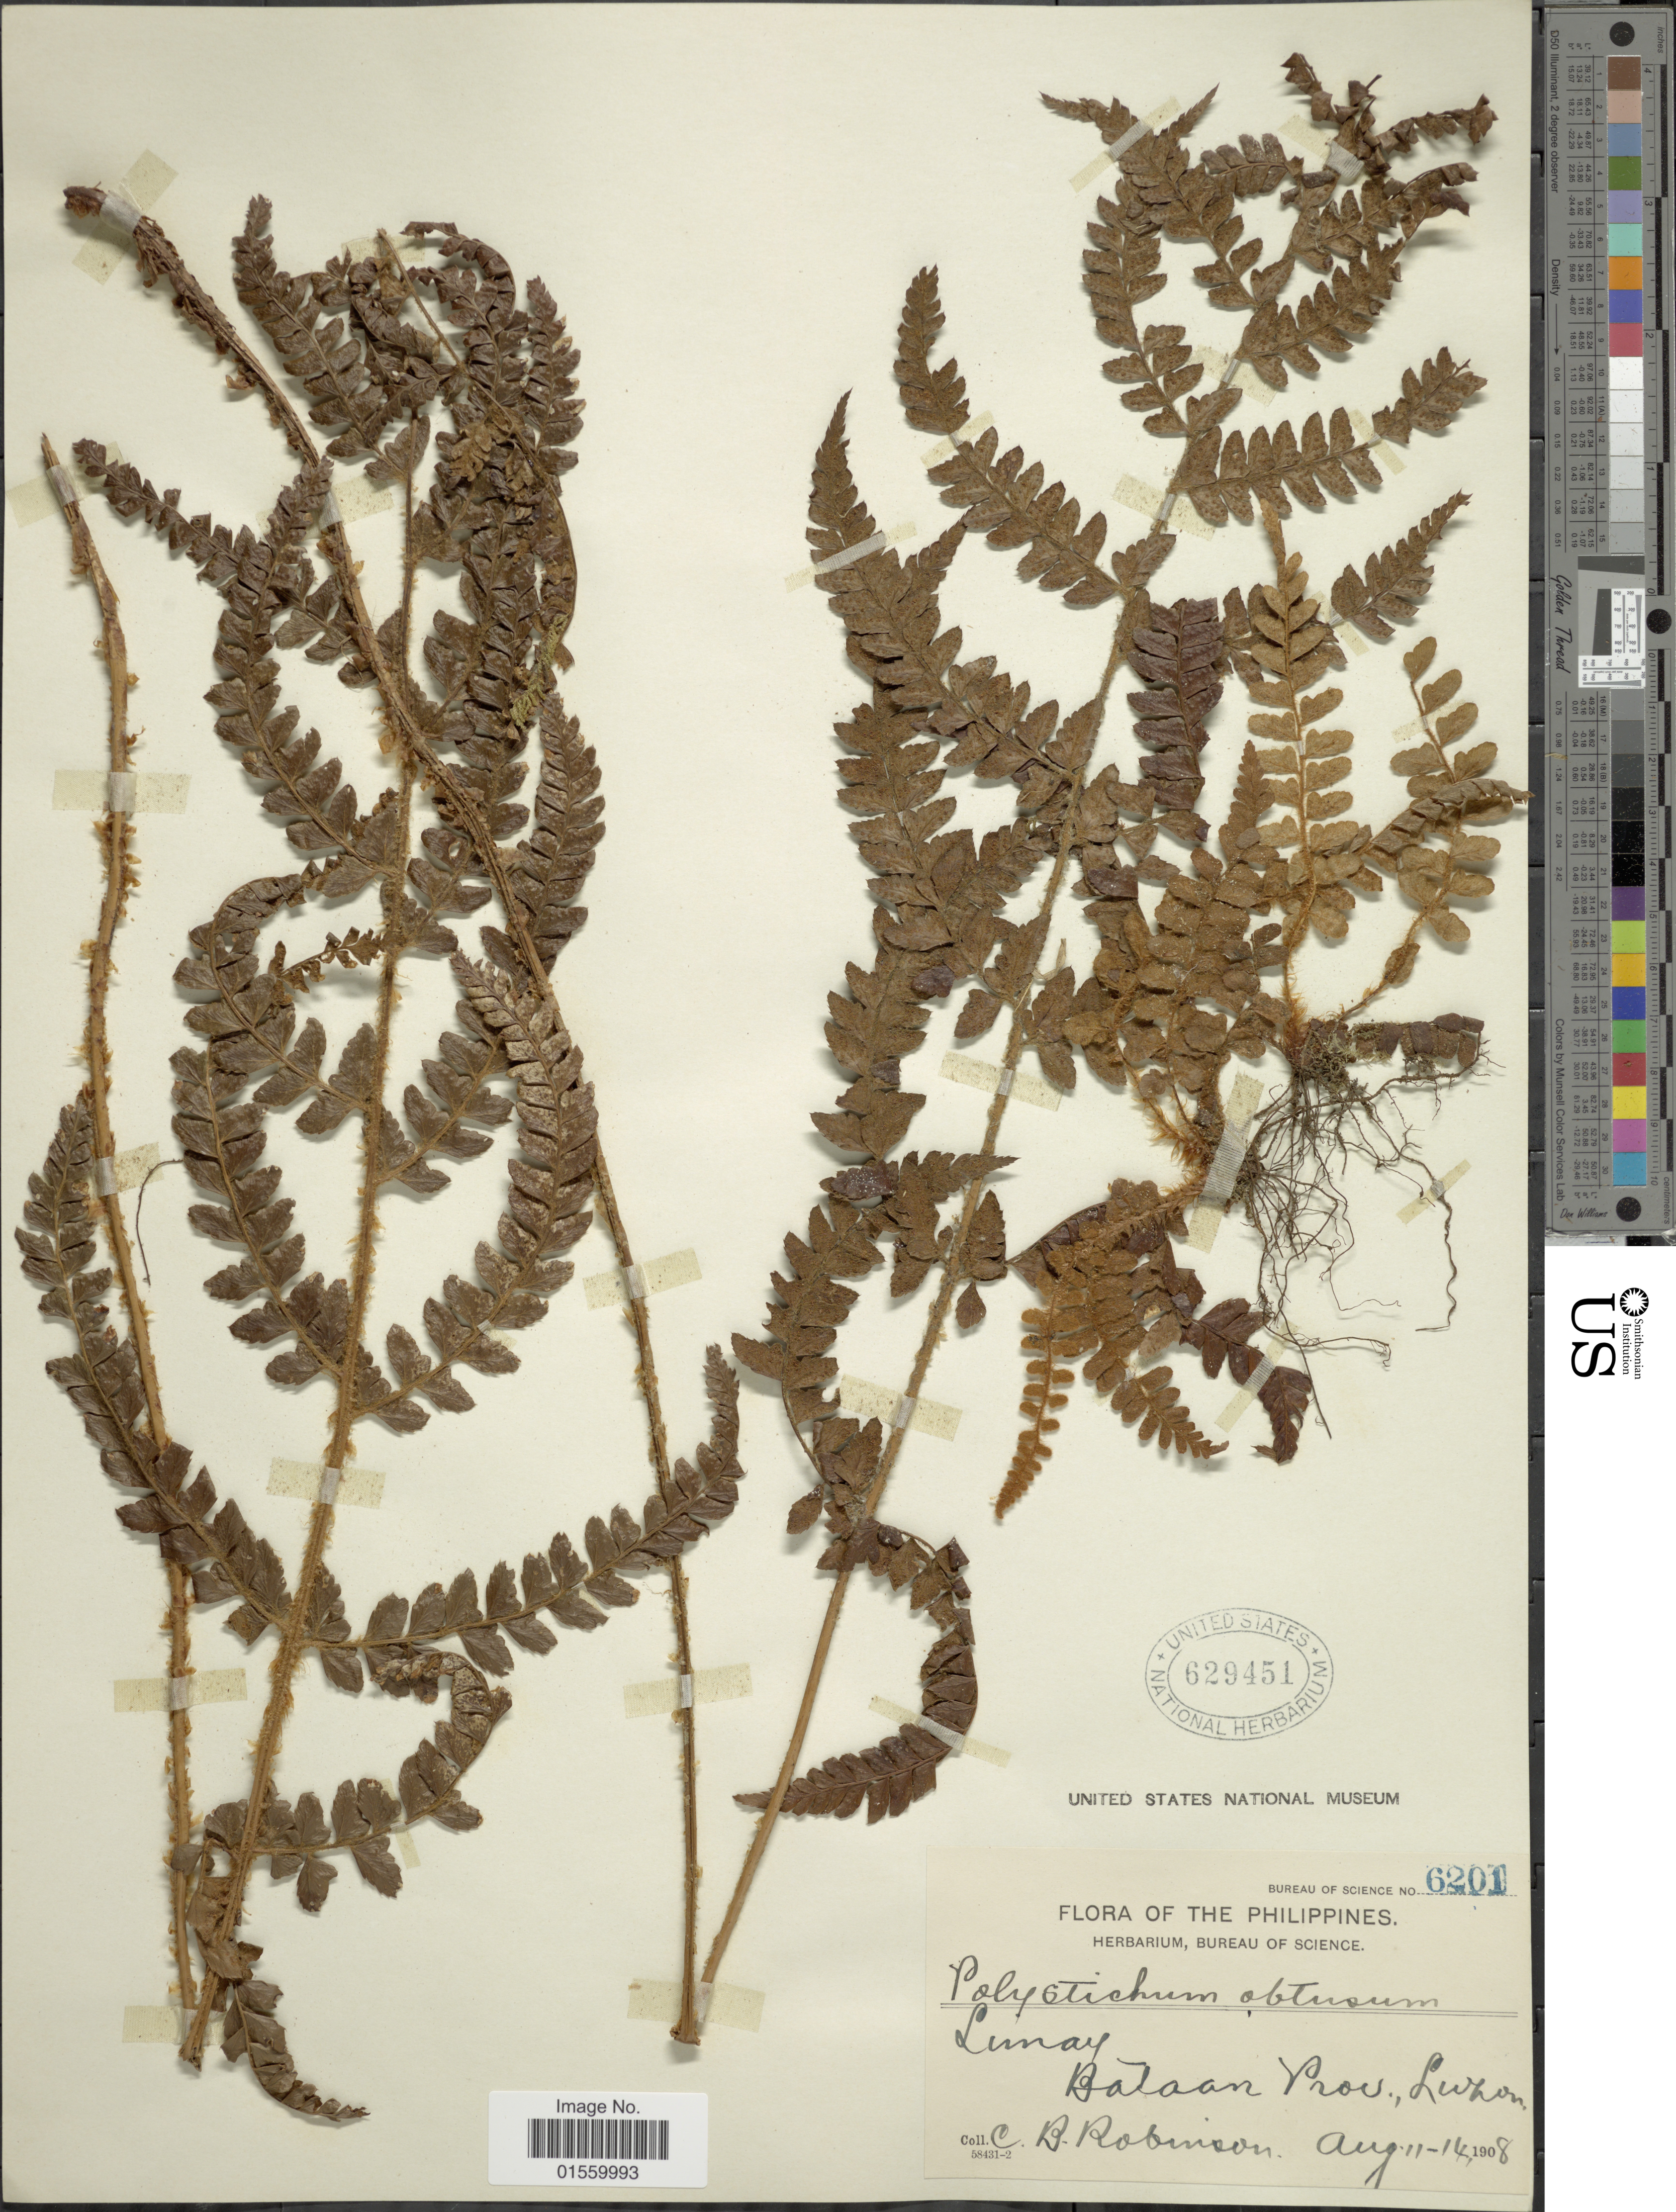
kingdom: Plantae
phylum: Tracheophyta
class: Polypodiopsida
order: Polypodiales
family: Dryopteridaceae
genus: Polystichum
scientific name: Polystichum obtusum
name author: J. Sm.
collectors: C. Robinson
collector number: Bureau of Science 6201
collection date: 1908-08-11/1908-08-14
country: Philippines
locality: Limay, Bataan Prov., Luzon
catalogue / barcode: US 629451